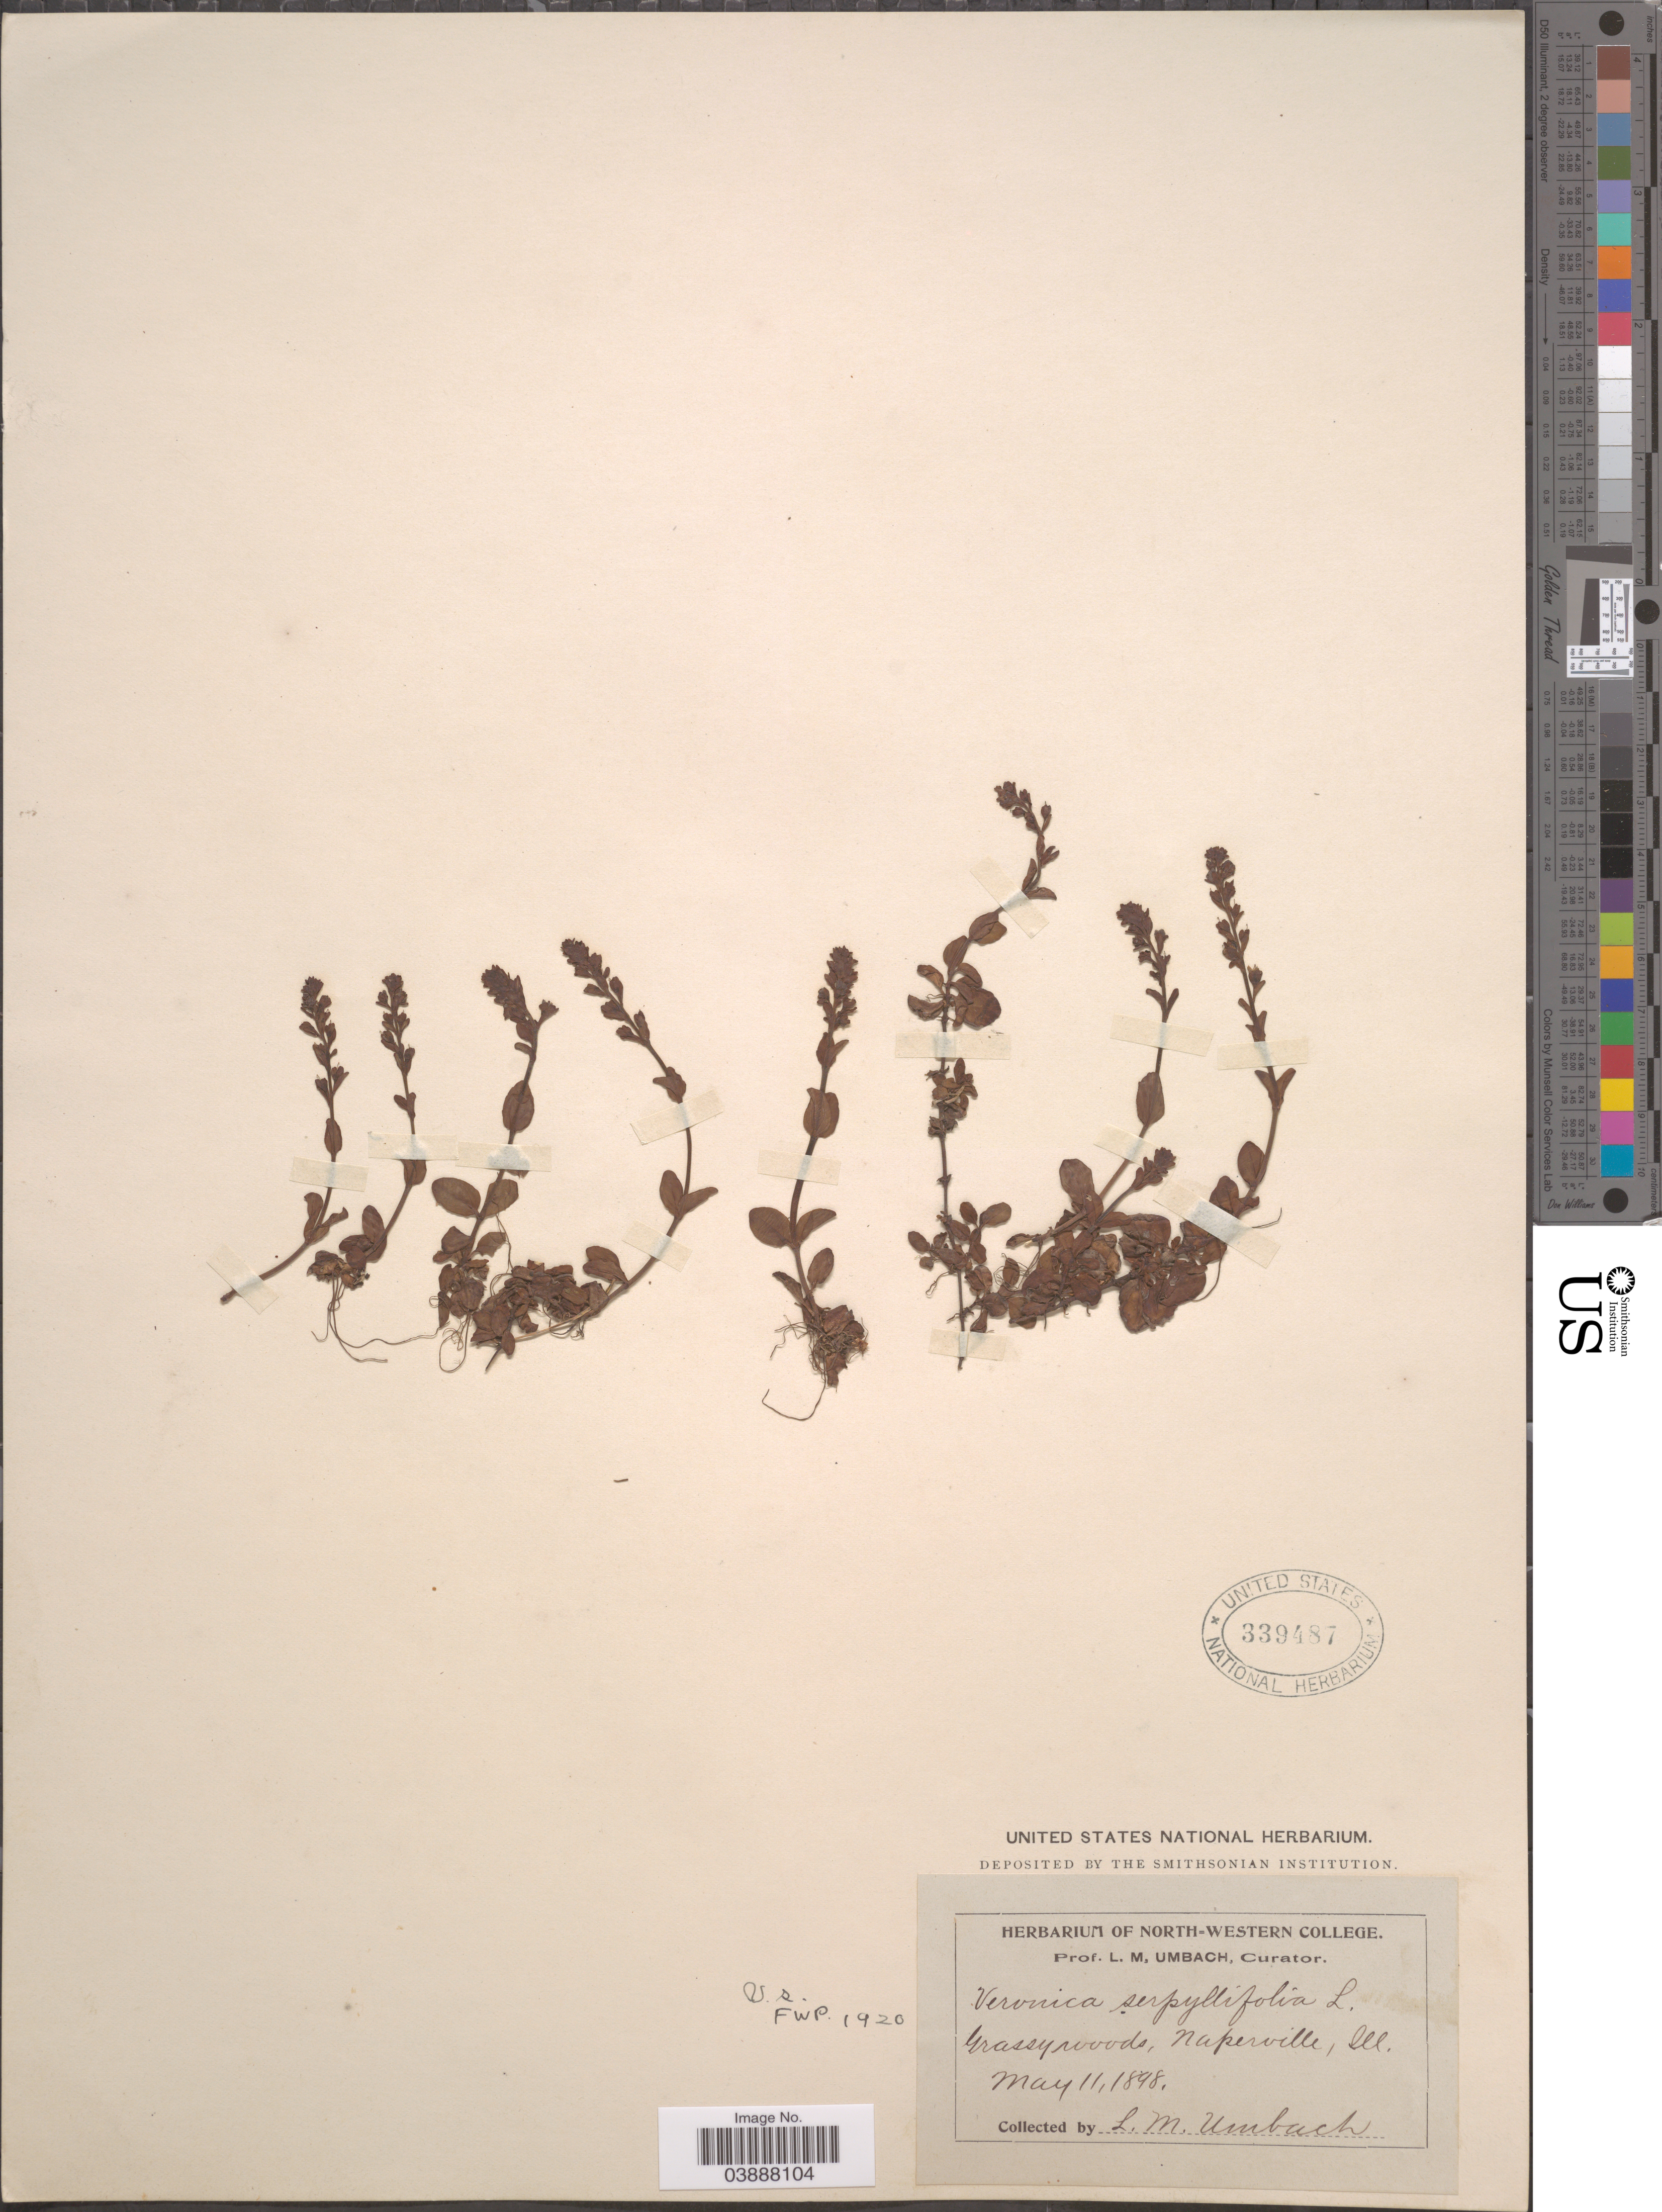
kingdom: Plantae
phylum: Tracheophyta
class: Magnoliopsida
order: Lamiales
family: Plantaginaceae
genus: Veronica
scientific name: Veronica serpyllifolia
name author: L.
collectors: L. M. Umbach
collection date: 1898-05-11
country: United States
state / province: Illinois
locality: Grassywoods, Naperville.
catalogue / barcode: US 339487